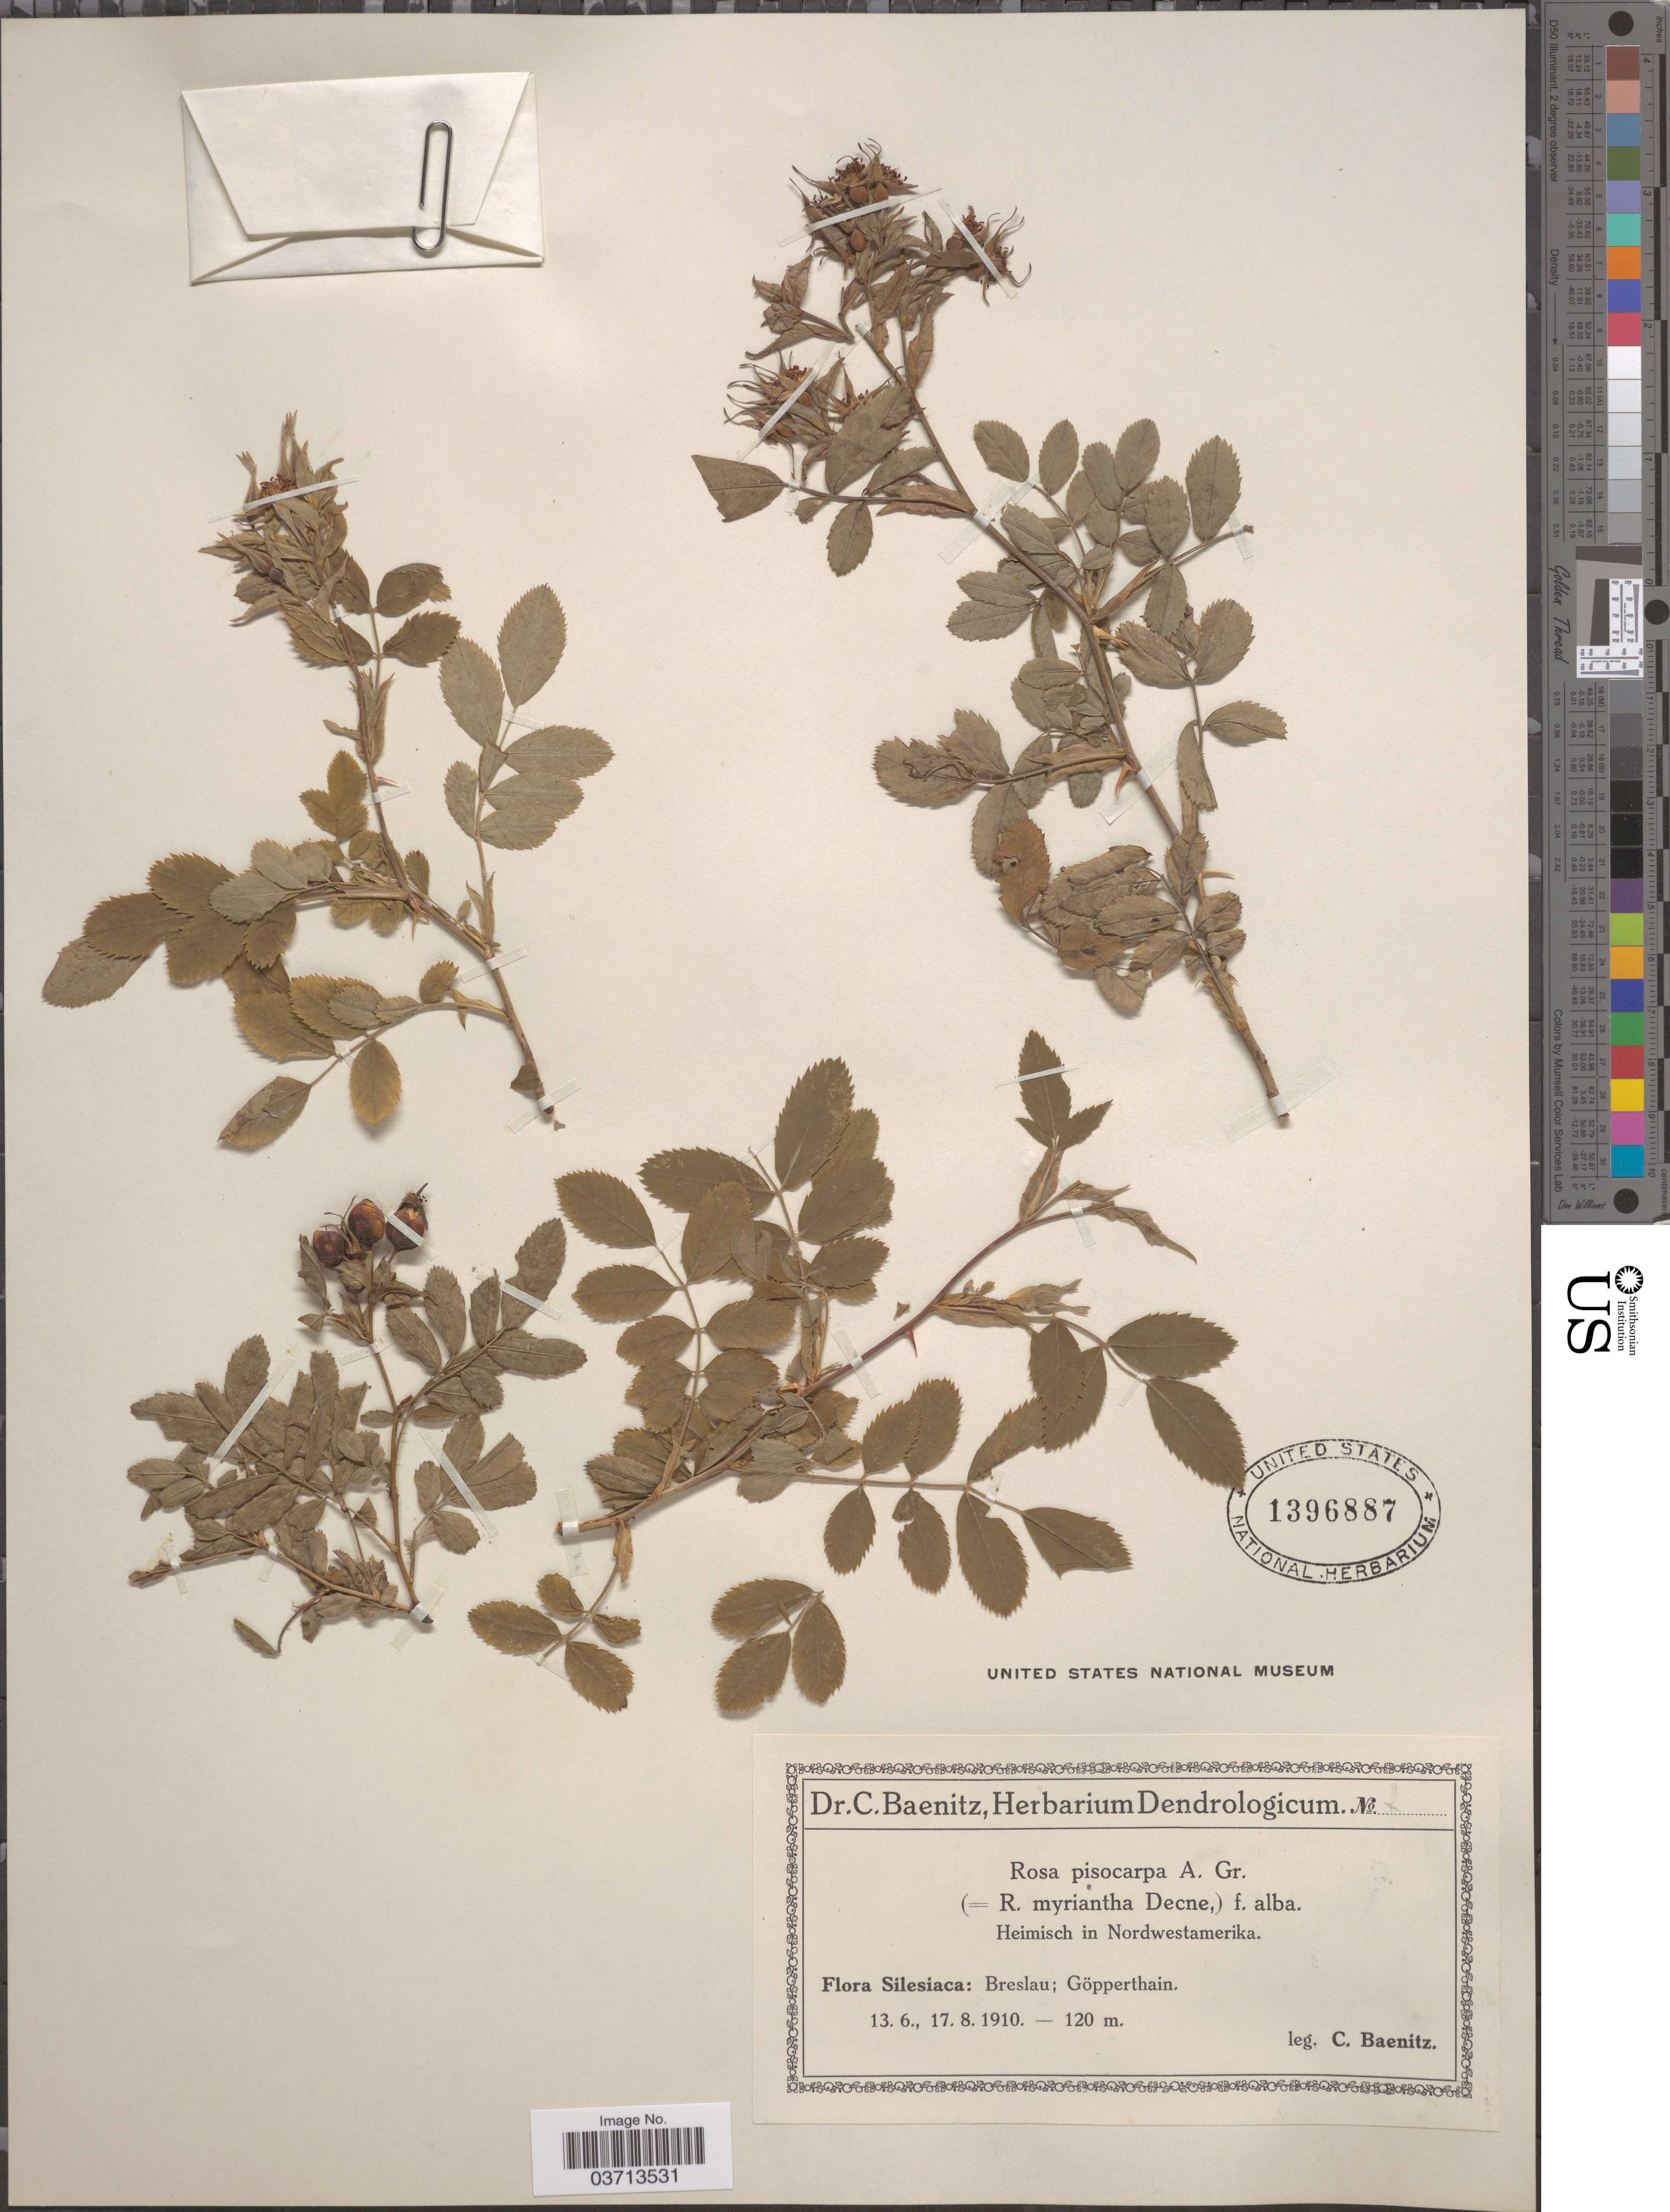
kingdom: Plantae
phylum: Tracheophyta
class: Magnoliopsida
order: Rosales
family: Rosaceae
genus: Rosa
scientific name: Rosa pisocarpa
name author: A. Gray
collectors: C. G. Baenitz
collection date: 1910-06-13/1910-08-17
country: Poland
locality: Silesiaca: Breslau; Göpperthain.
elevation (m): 120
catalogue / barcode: US 1396887